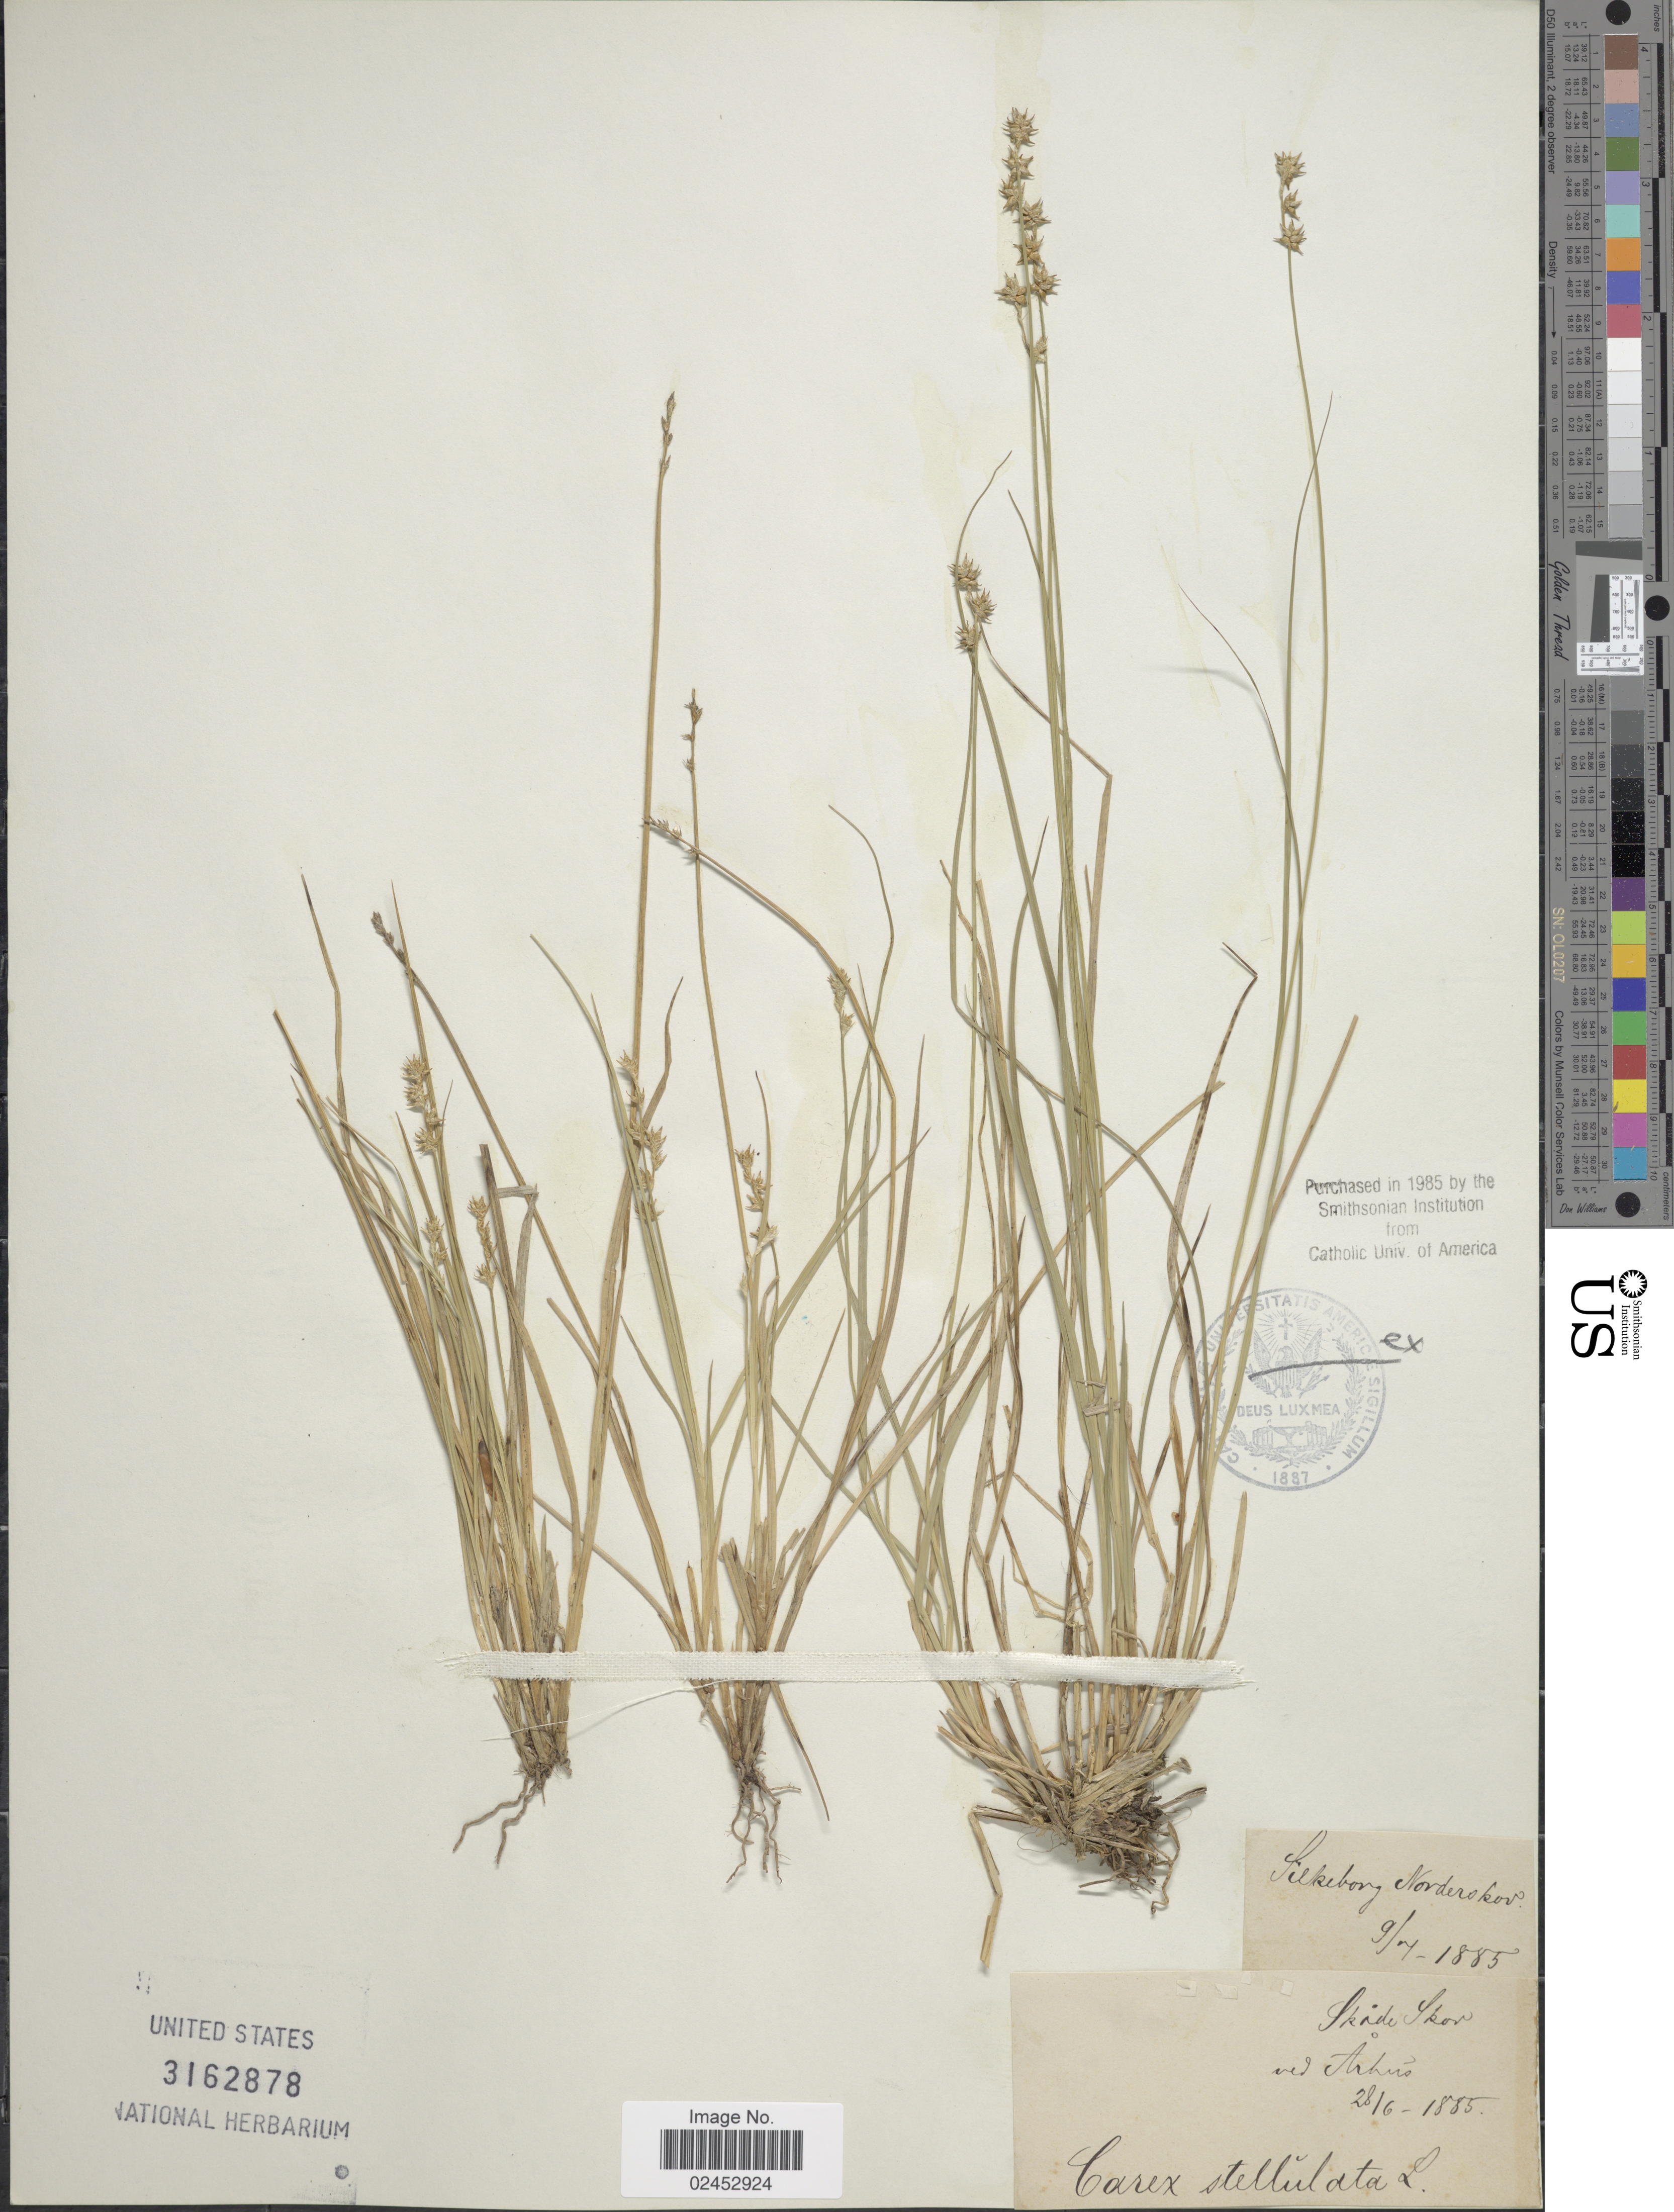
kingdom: Plantae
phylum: Tracheophyta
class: Liliopsida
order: Poales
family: Cyperaceae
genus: Carex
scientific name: Carex echinata subsp. echinata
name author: Murray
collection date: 1885-06-28/1885-07-09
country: Denmark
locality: Silkeborg Norderskov, Skade Skov ved Århus.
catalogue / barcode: US 3162878